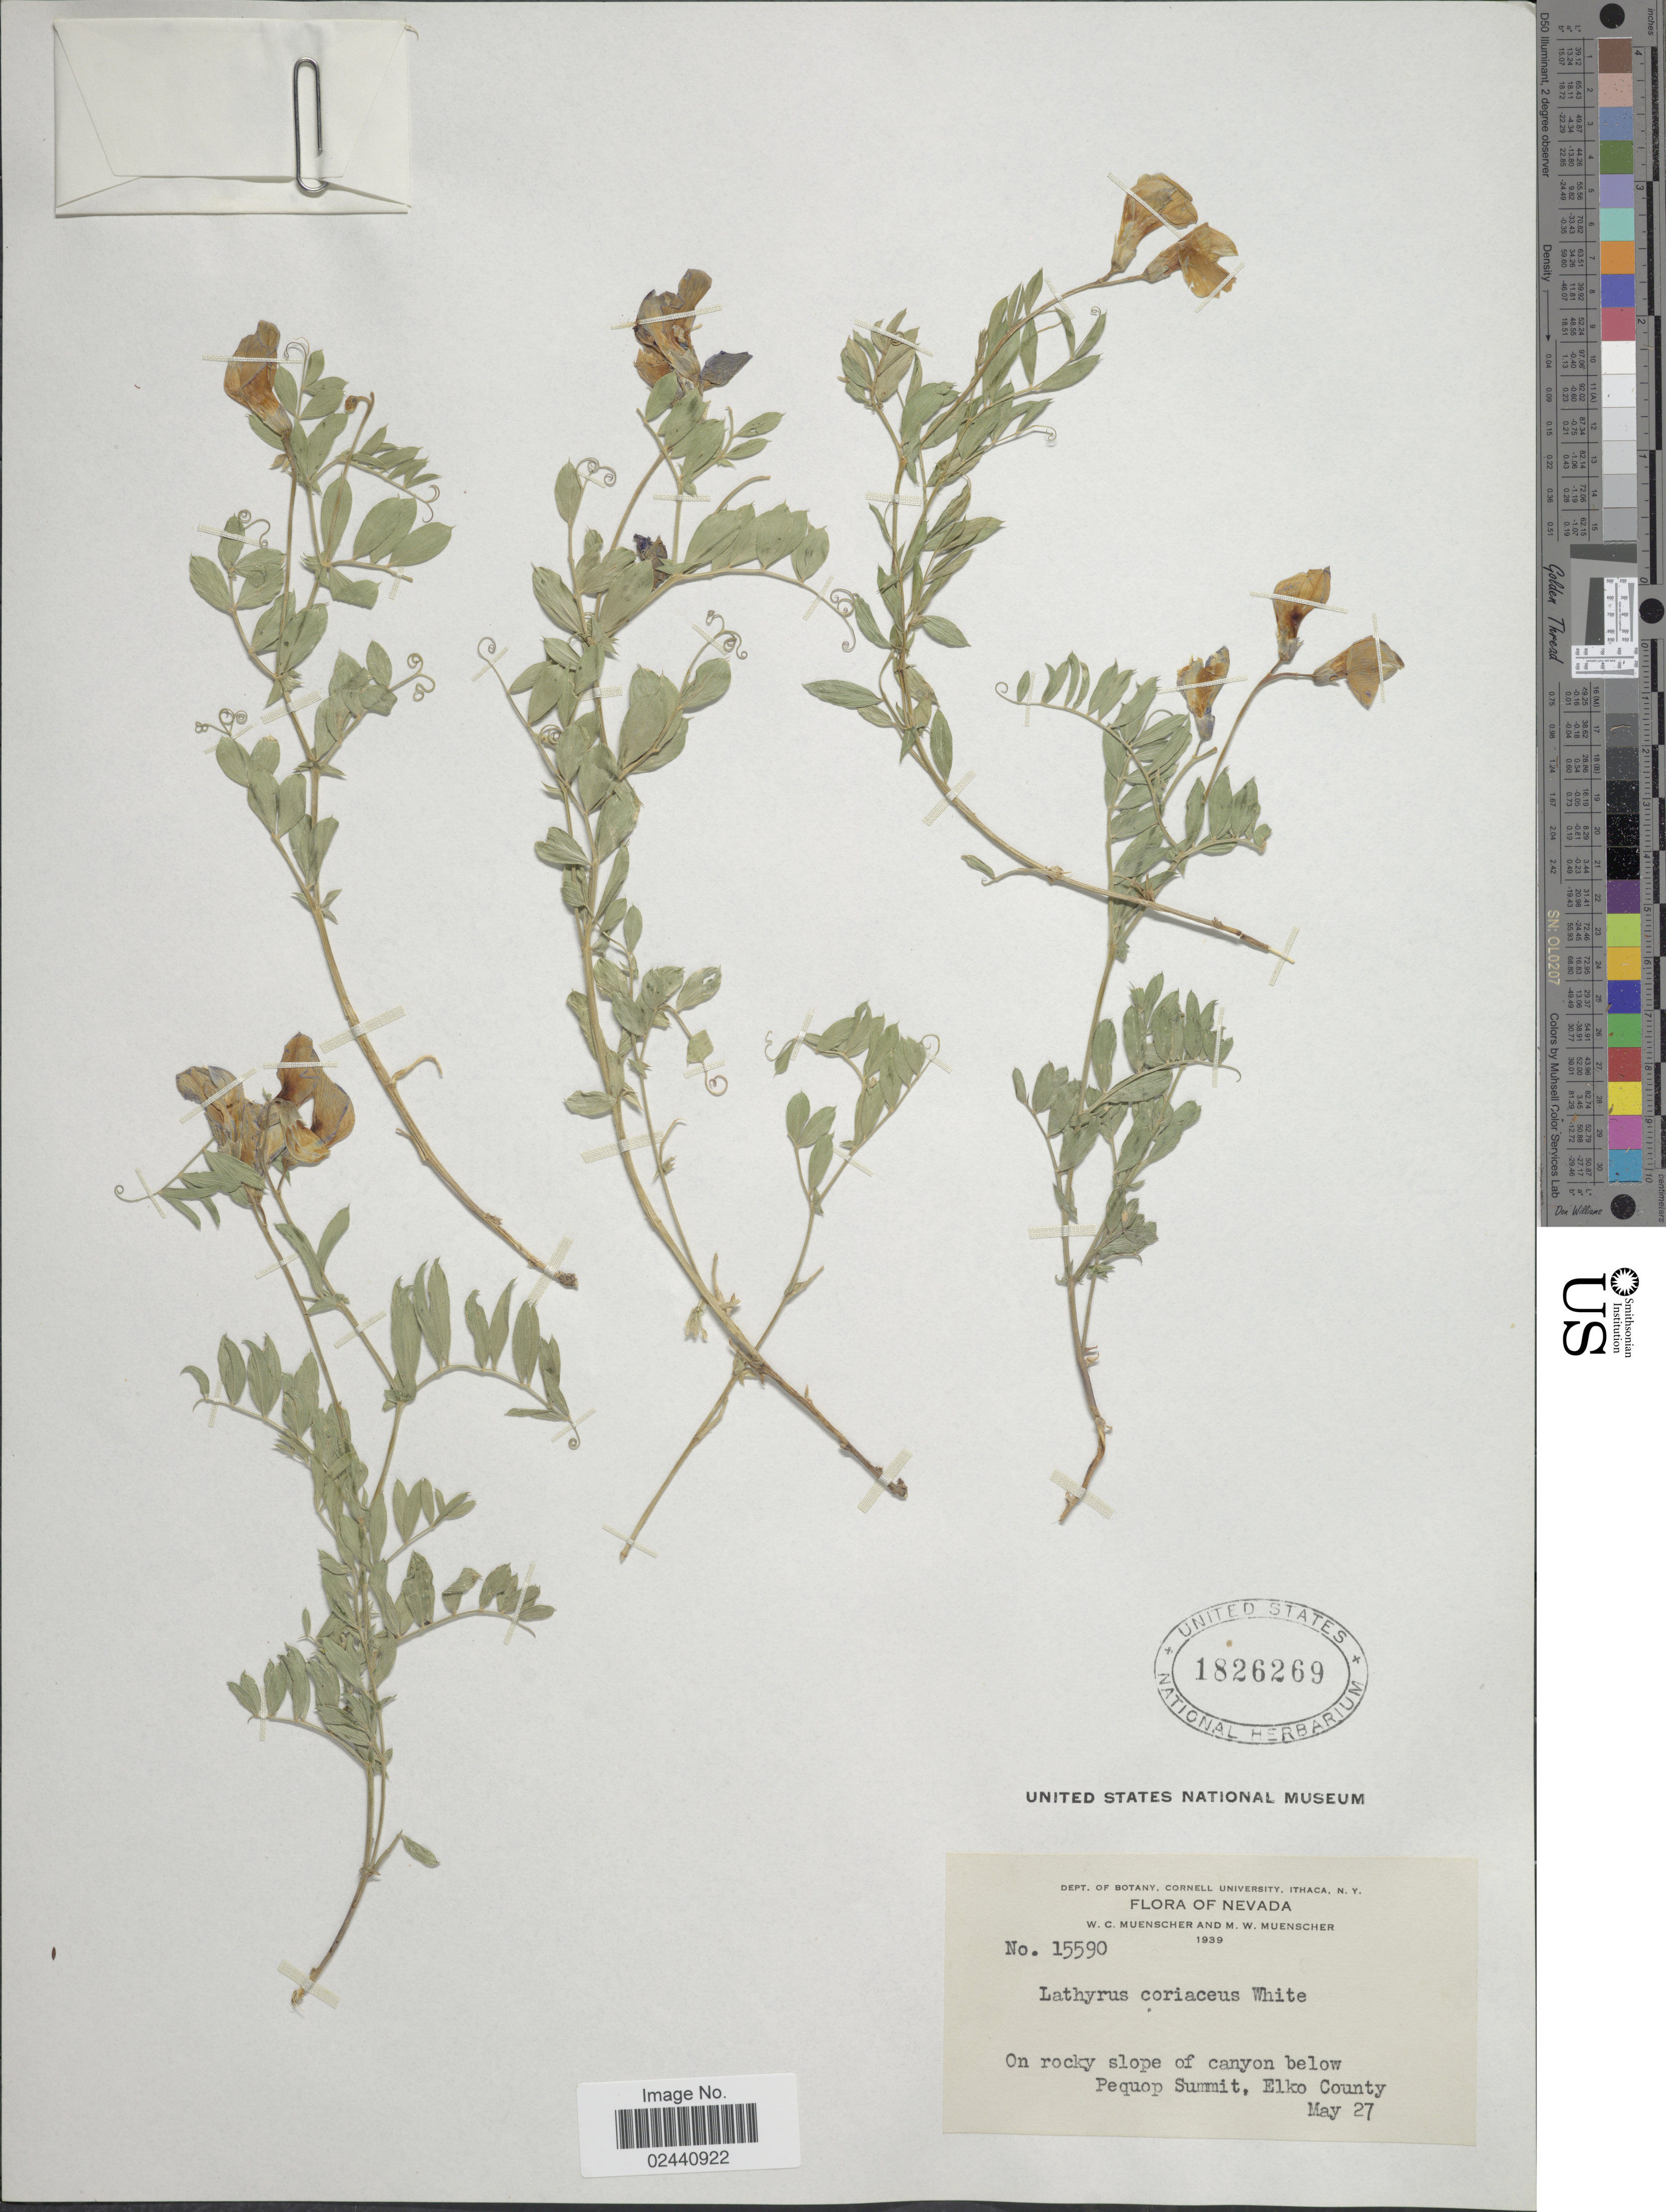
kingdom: Plantae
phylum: Tracheophyta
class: Magnoliopsida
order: Fabales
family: Fabaceae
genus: Lathyrus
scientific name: Lathyrus lanszwertii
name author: Kellogg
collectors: W. Muenscher & M. Muenscher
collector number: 15590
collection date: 1939-05-27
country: United States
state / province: Nevada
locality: On rocky slope of canyon below Pequop Summit, Elko County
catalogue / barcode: US 1826269